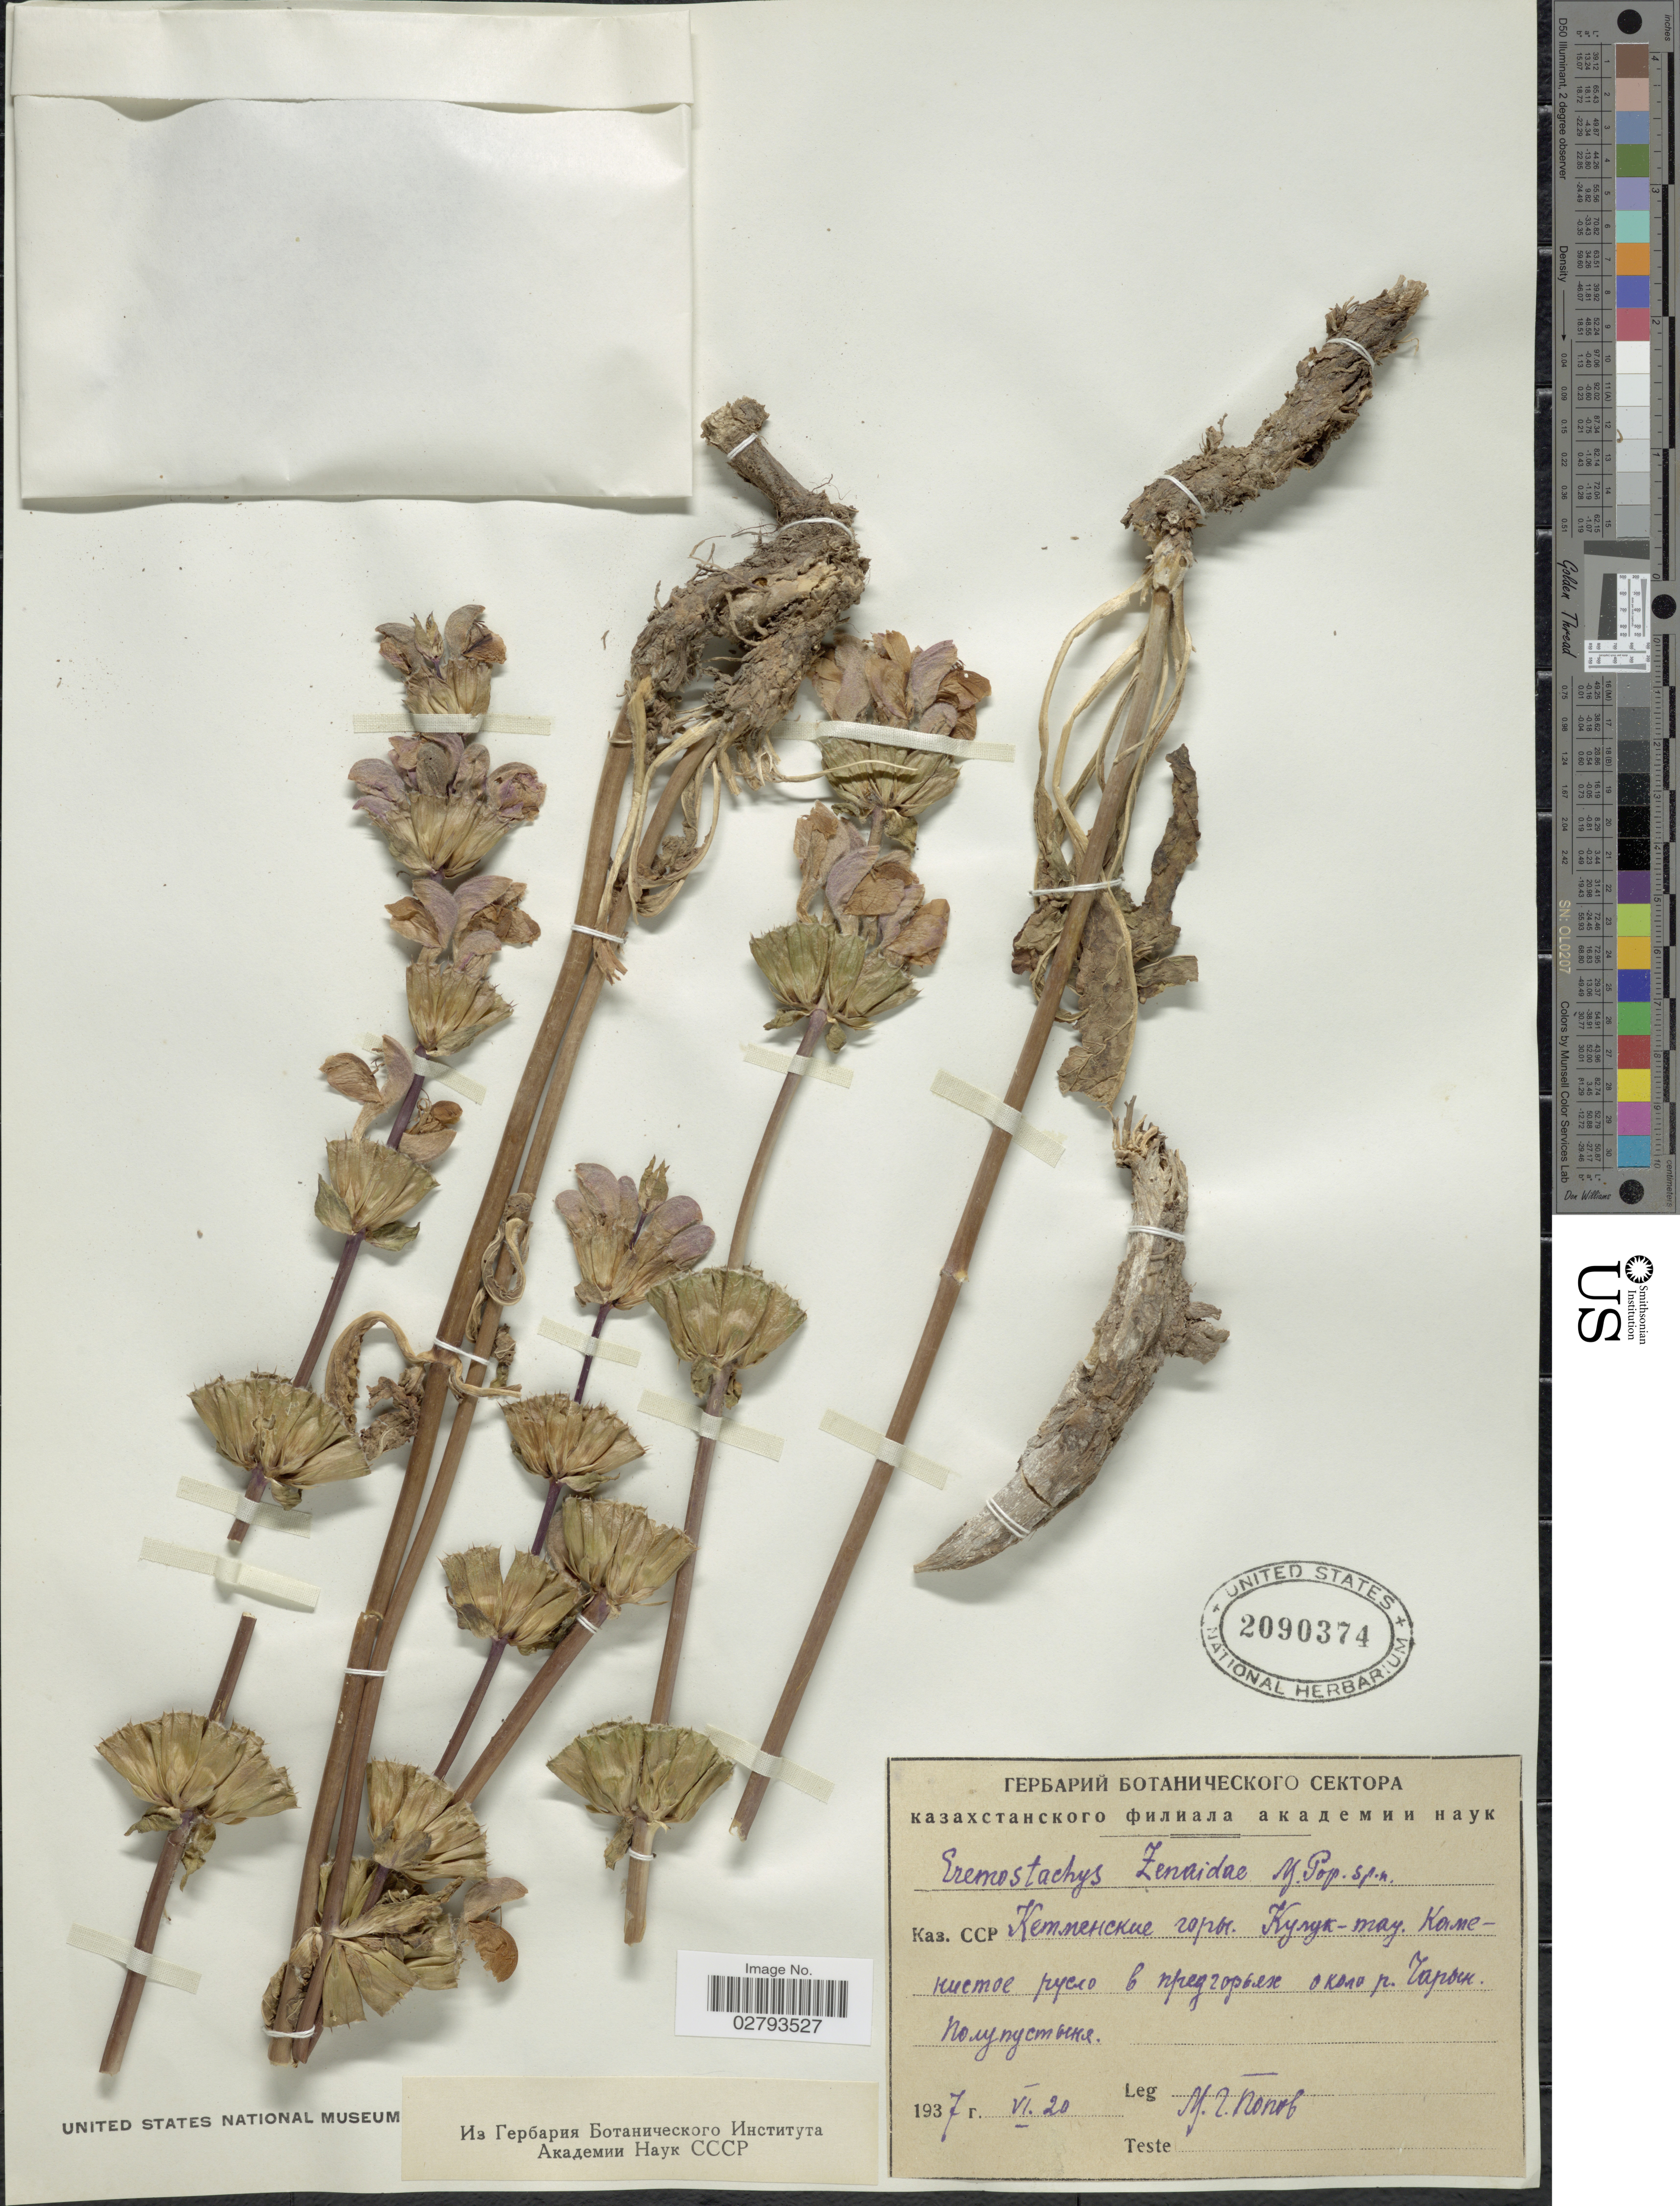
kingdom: Plantae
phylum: Tracheophyta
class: Magnoliopsida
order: Lamiales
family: Lamiaceae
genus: Eremostachys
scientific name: Eremostachys zenaidae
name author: Popov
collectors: M. Popov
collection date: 1937-06-20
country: Kazakhstan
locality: Ketmen Mountains, Kuluk-tau, near Charyn River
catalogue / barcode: US 2090374